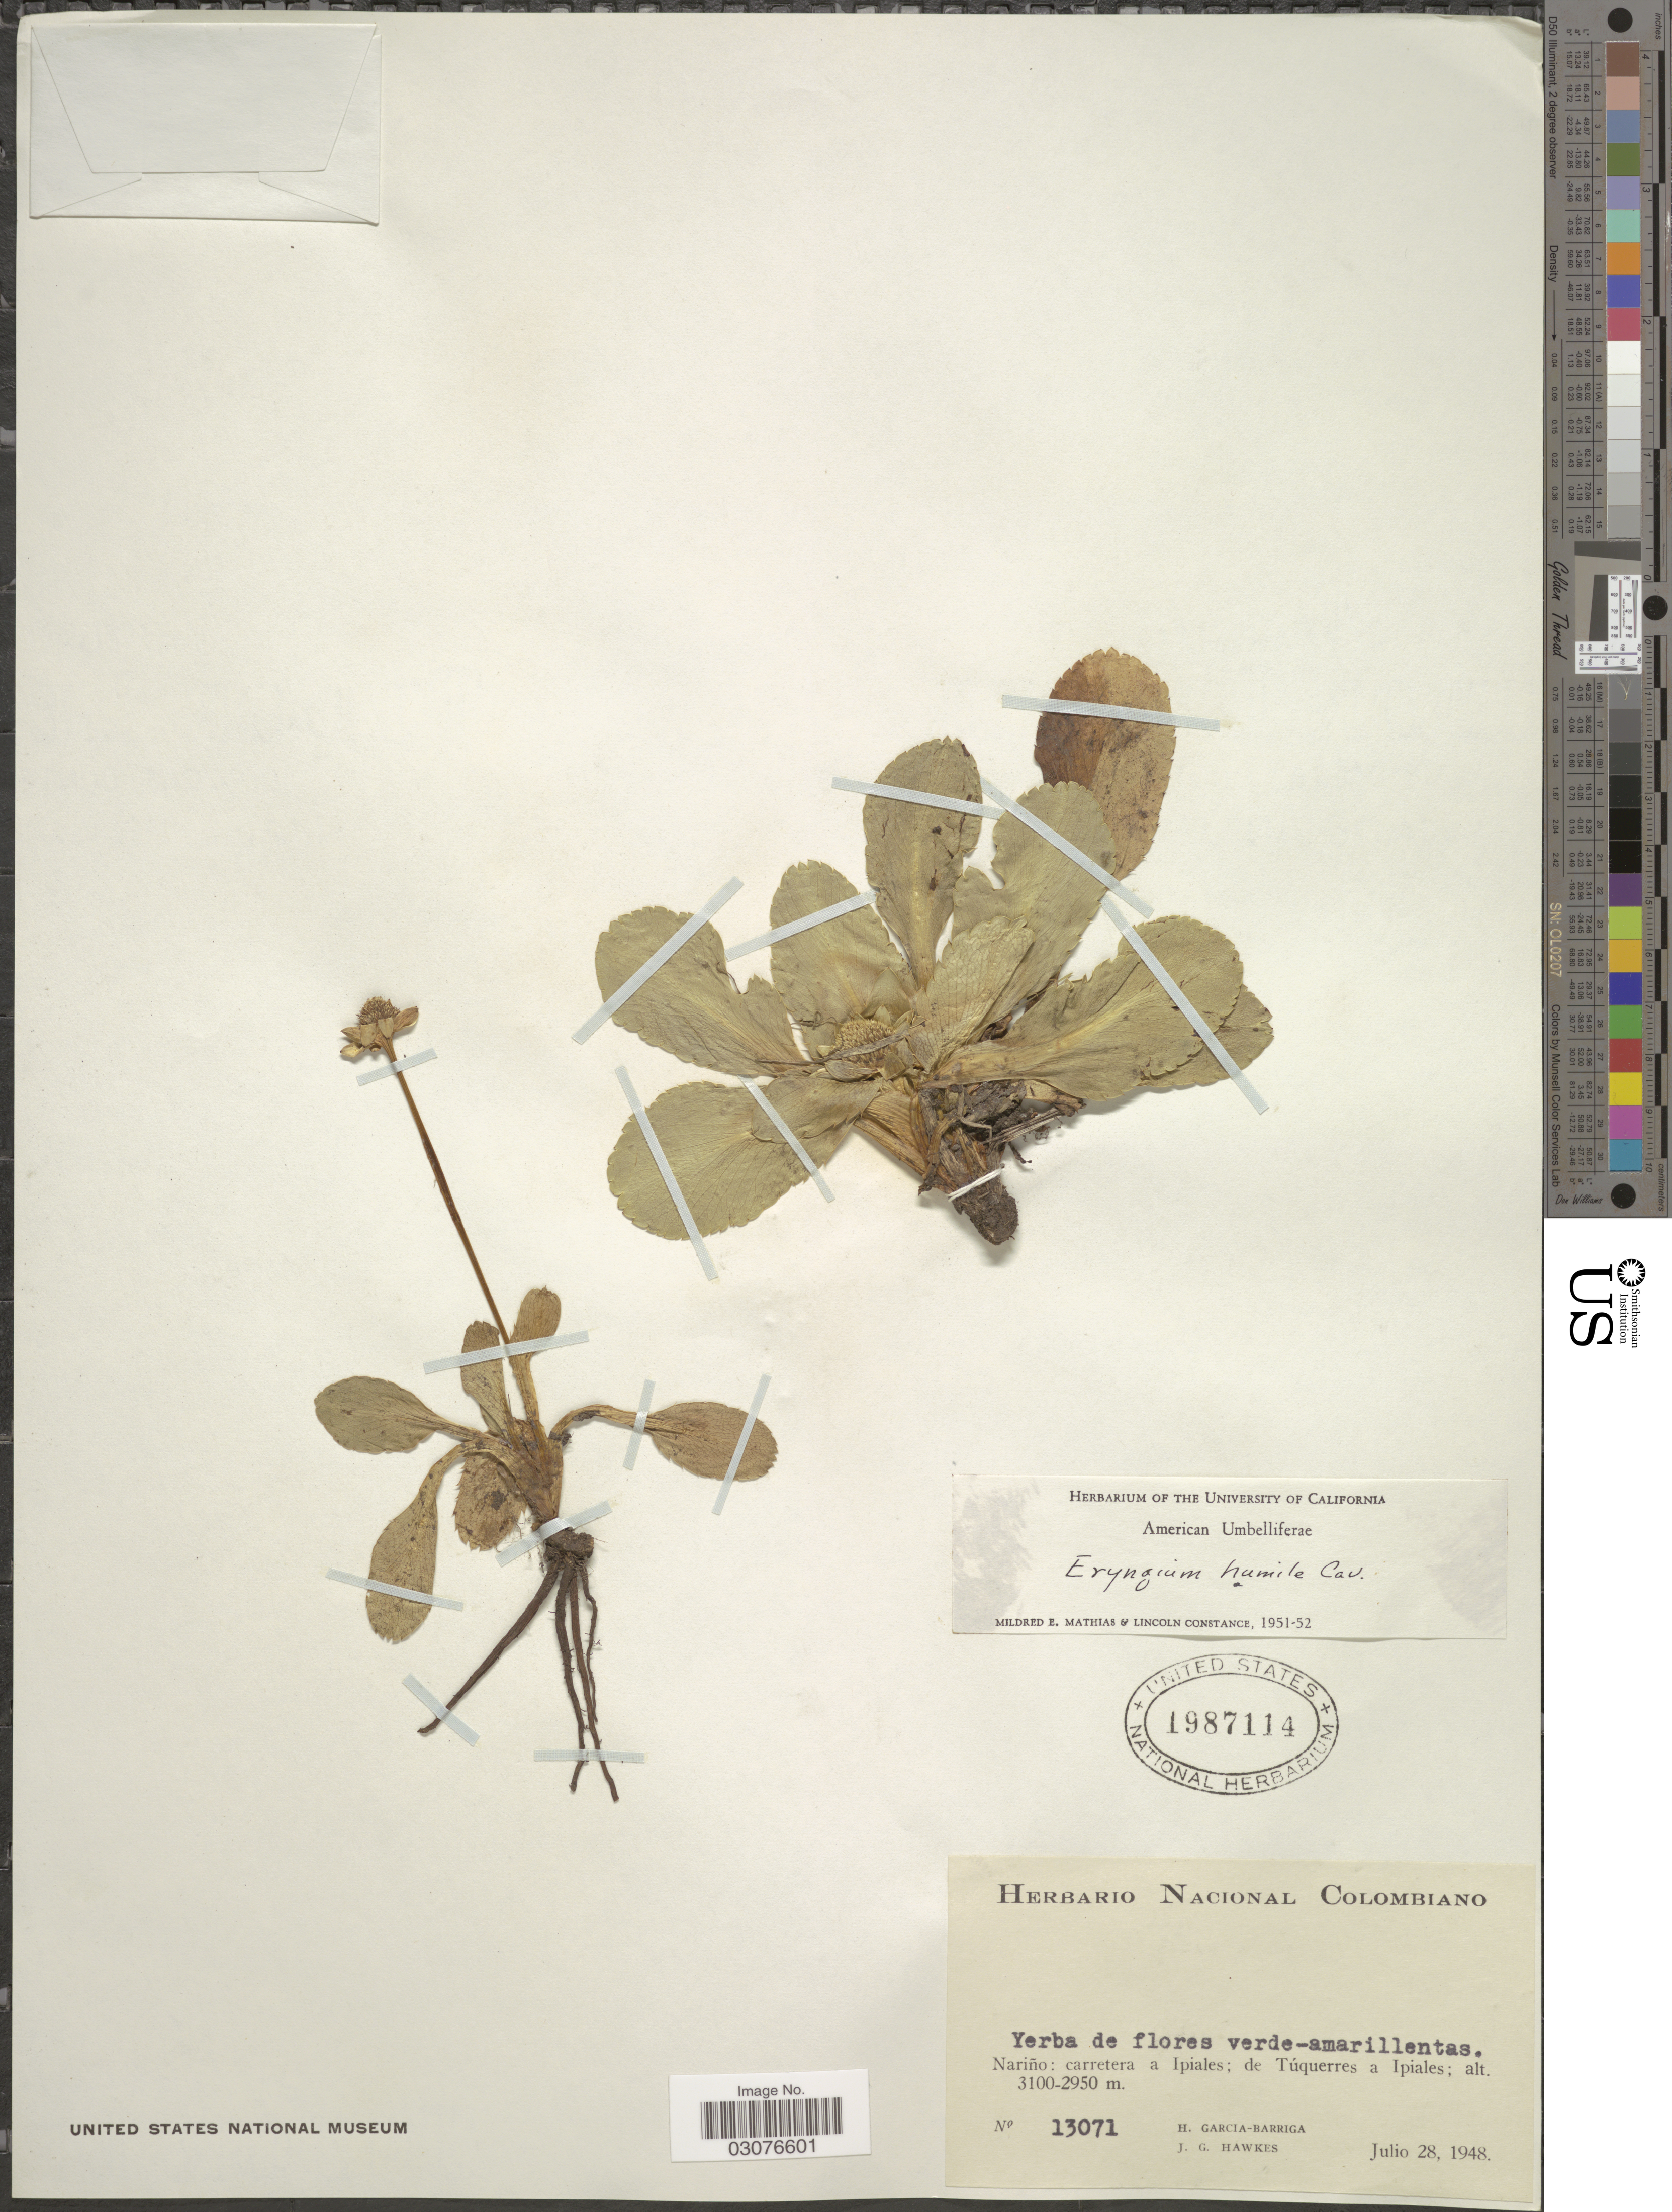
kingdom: Plantae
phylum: Tracheophyta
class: Magnoliopsida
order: Apiales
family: Apiaceae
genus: Eryngium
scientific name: Eryngium bourgatii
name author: Gouan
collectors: H. García Barriga & J. Hawkes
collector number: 13071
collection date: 1948-07-28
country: Colombia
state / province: Nariño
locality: Nariño: carretera a Ipiales; de Túquerres a Ipiales.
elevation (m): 2950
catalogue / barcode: US 1987114